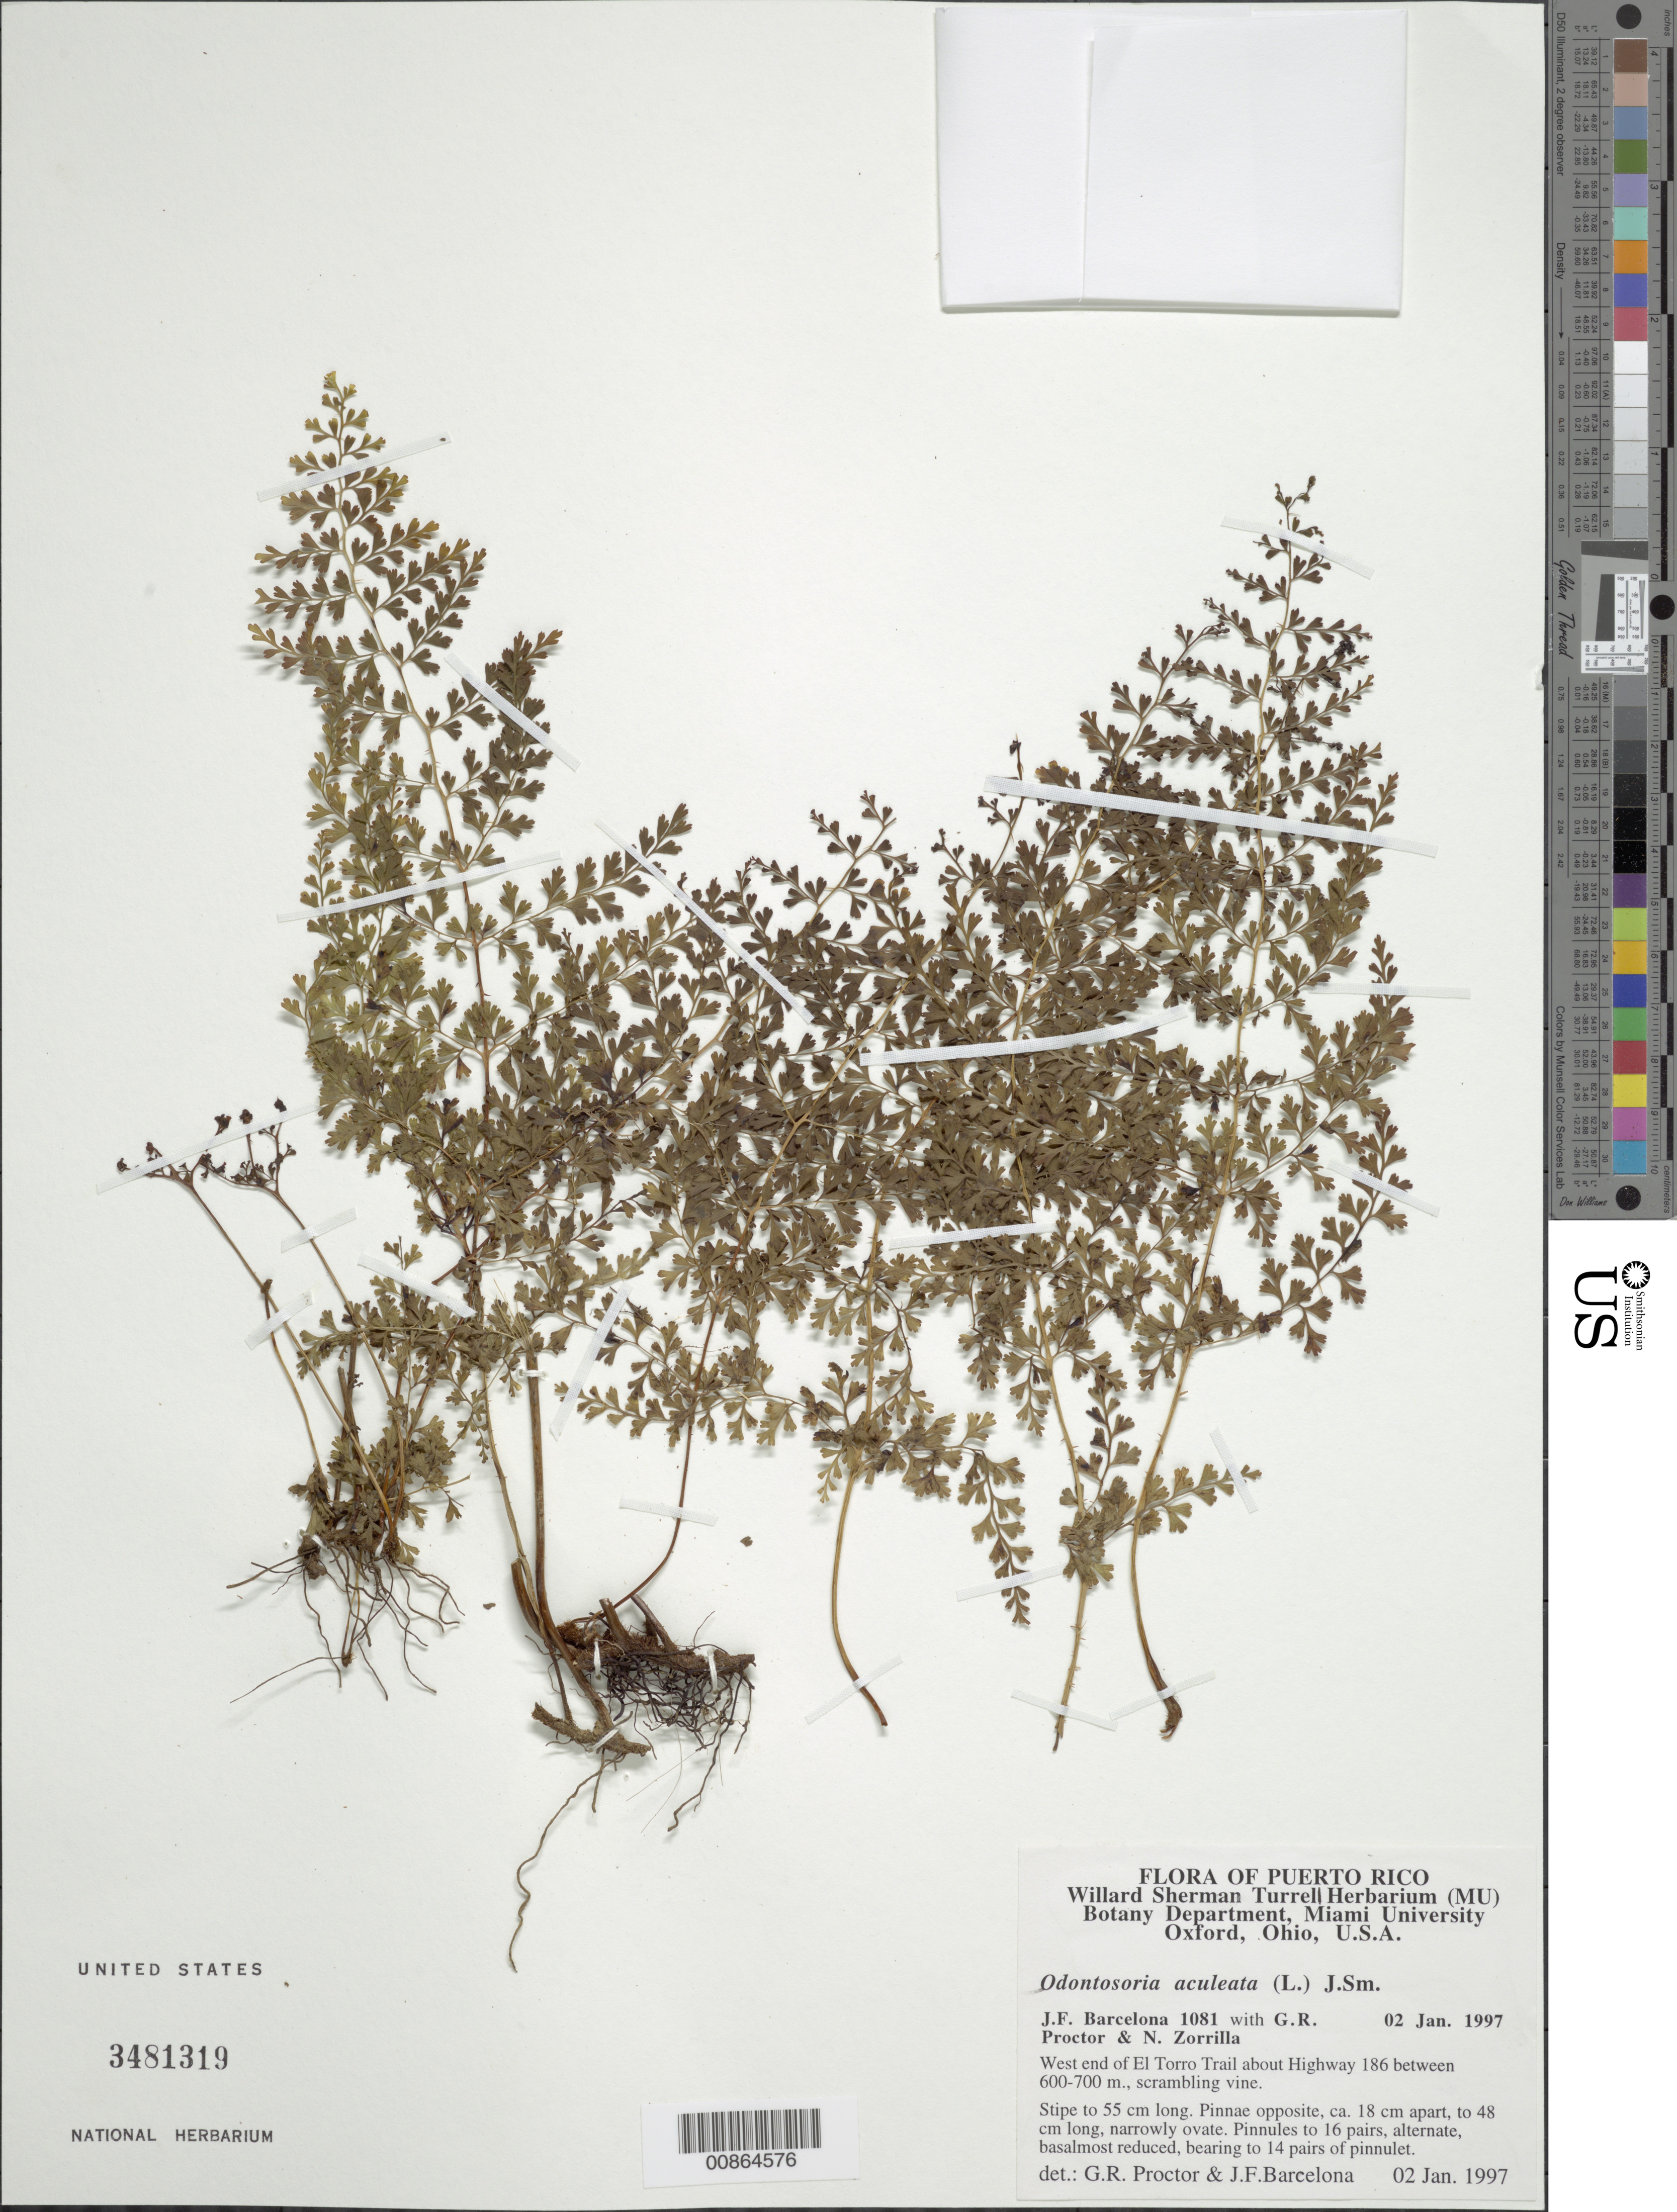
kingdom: Plantae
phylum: Tracheophyta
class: Polypodiopsida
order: Polypodiales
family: Lindsaeaceae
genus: Odontosoria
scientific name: Odontosoria aculeata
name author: (L.) J. Sm.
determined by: Proctor, G. R.; Barcelona, J. F.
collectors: J. F. Barcelona, G. R. Proctor & N. Zorilla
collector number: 1081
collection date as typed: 02 Jan 1997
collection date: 1997-01-02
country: Puerto Rico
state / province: Río Grande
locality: West end of El Torro Trail about Highway 186.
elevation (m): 600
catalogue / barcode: US 3481319